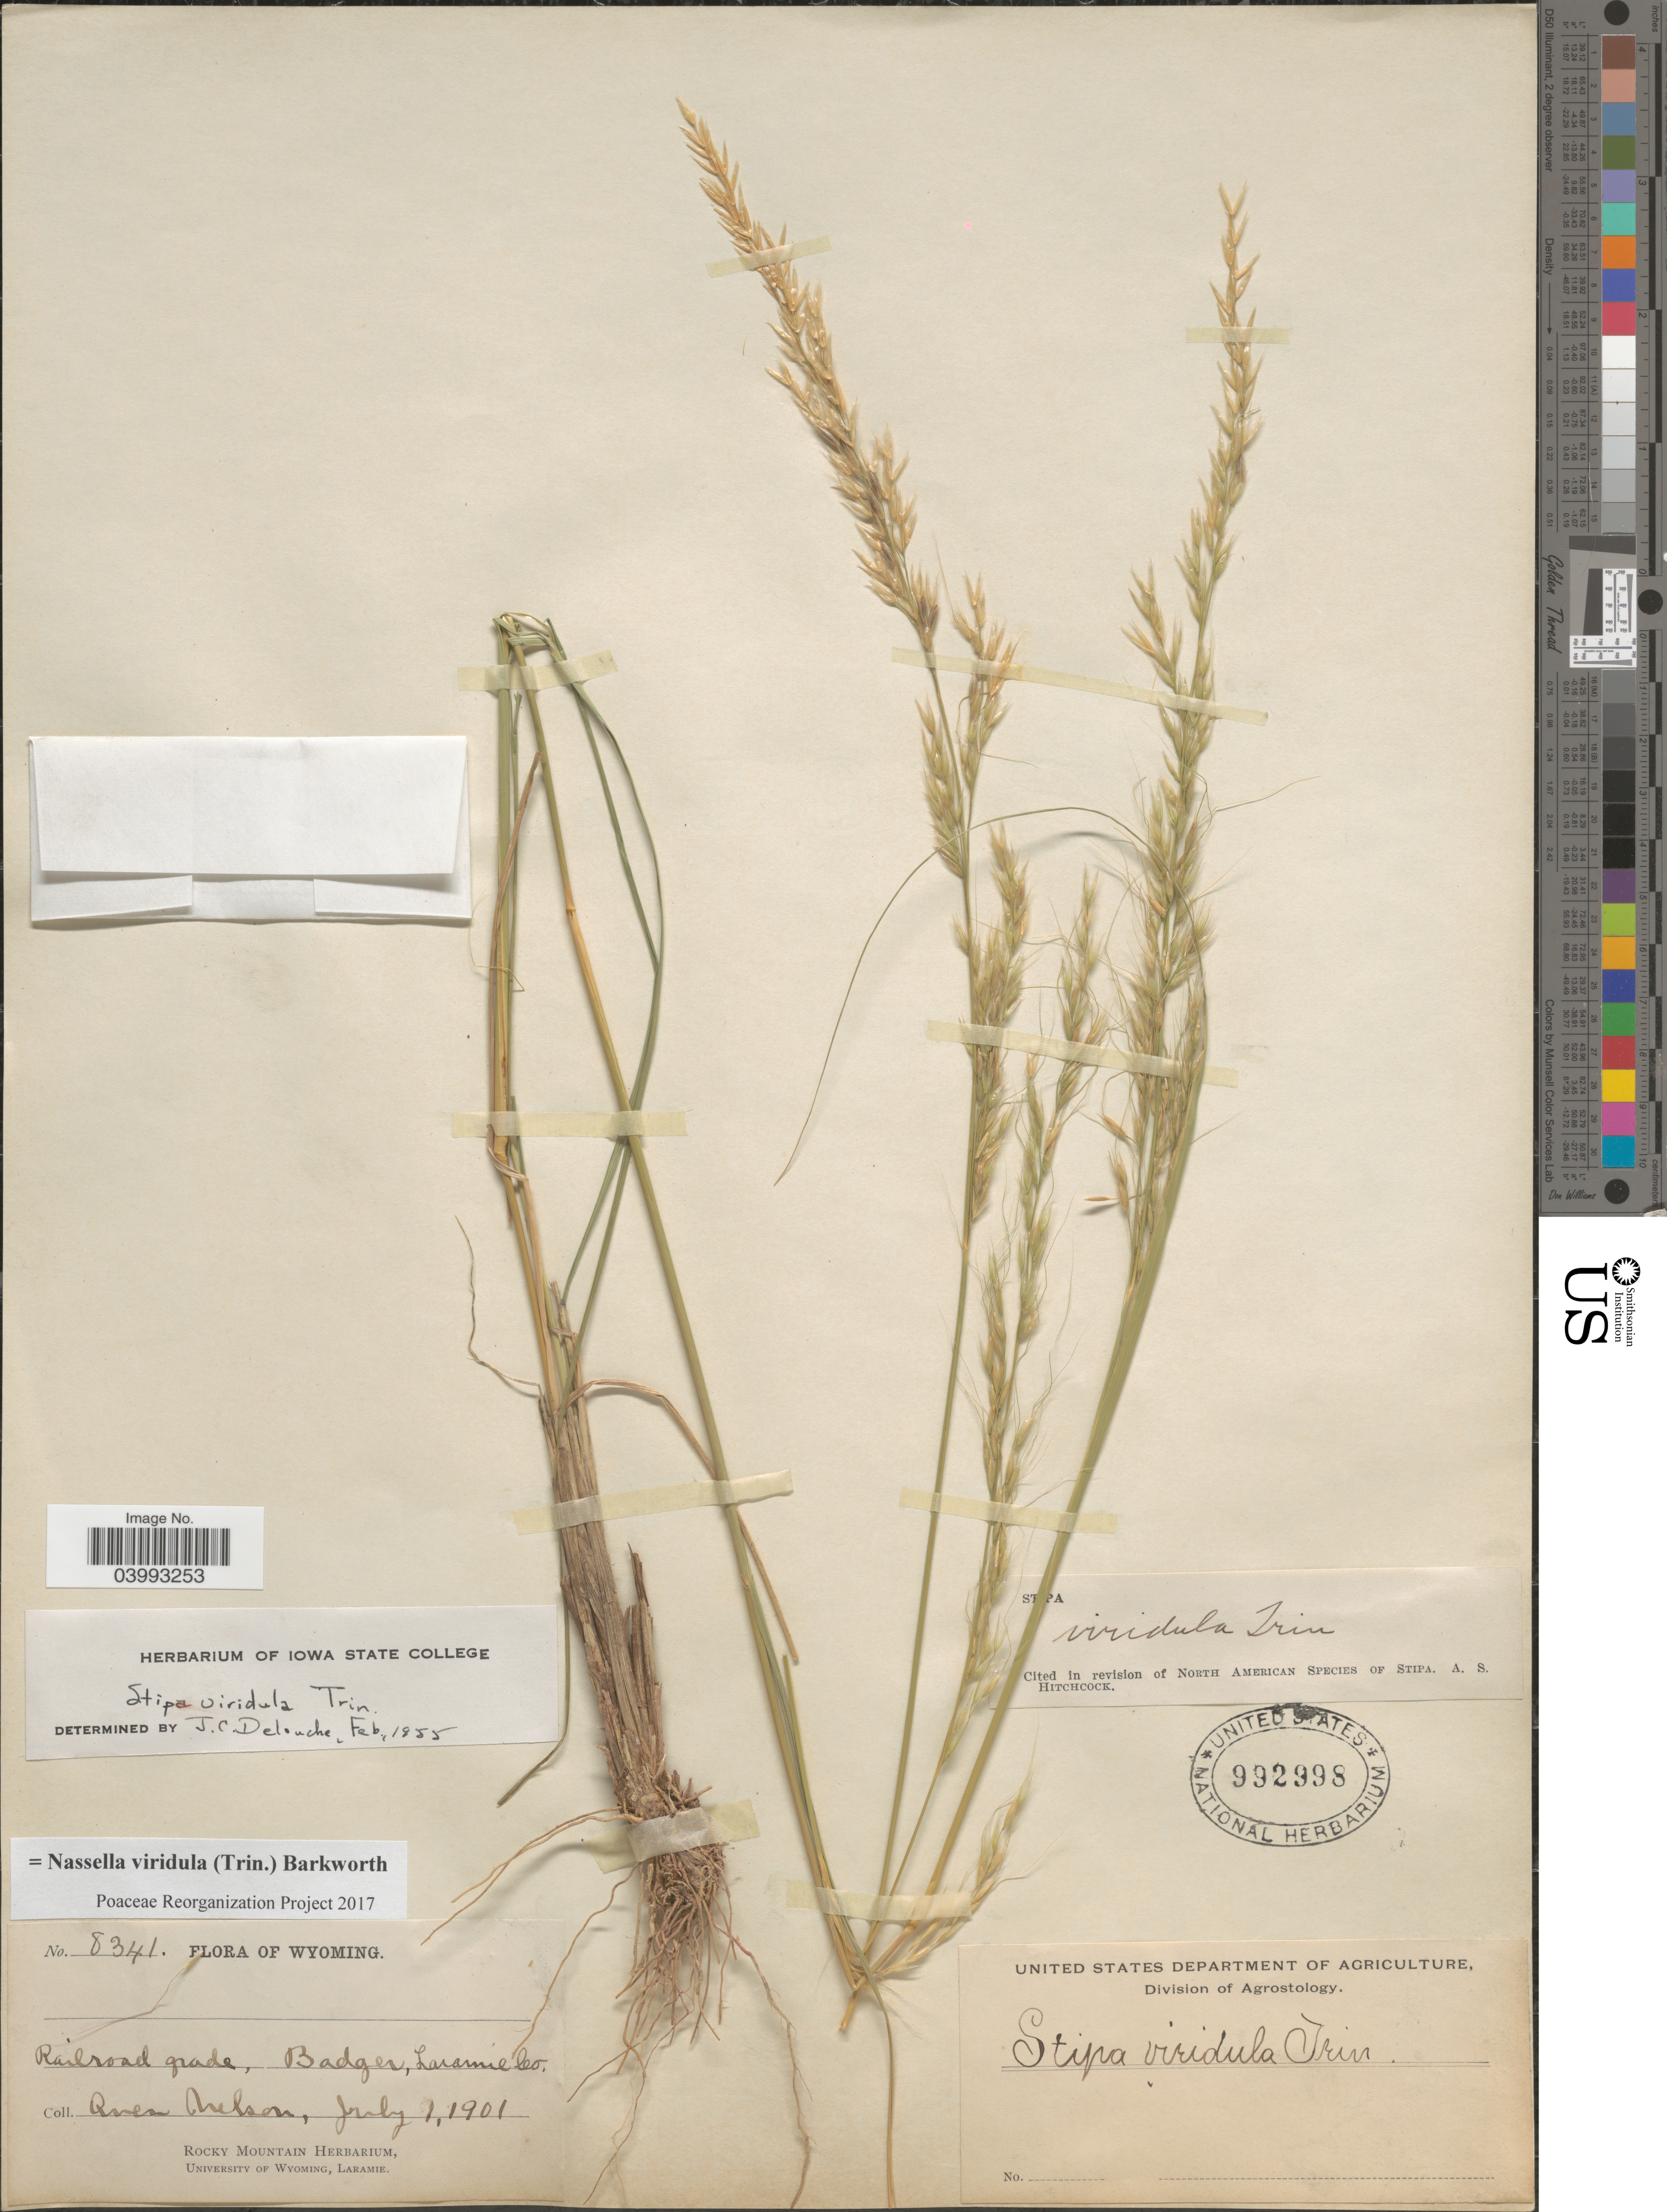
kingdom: Plantae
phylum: Tracheophyta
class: Liliopsida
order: Poales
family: Poaceae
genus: Nassella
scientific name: Nassella viridula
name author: (Trin.) Barkworth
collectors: A. Nelson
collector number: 8341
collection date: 1901-07-01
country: United States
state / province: Wyoming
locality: Railroad grade, Badger, Laramie Co.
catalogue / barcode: US 992998